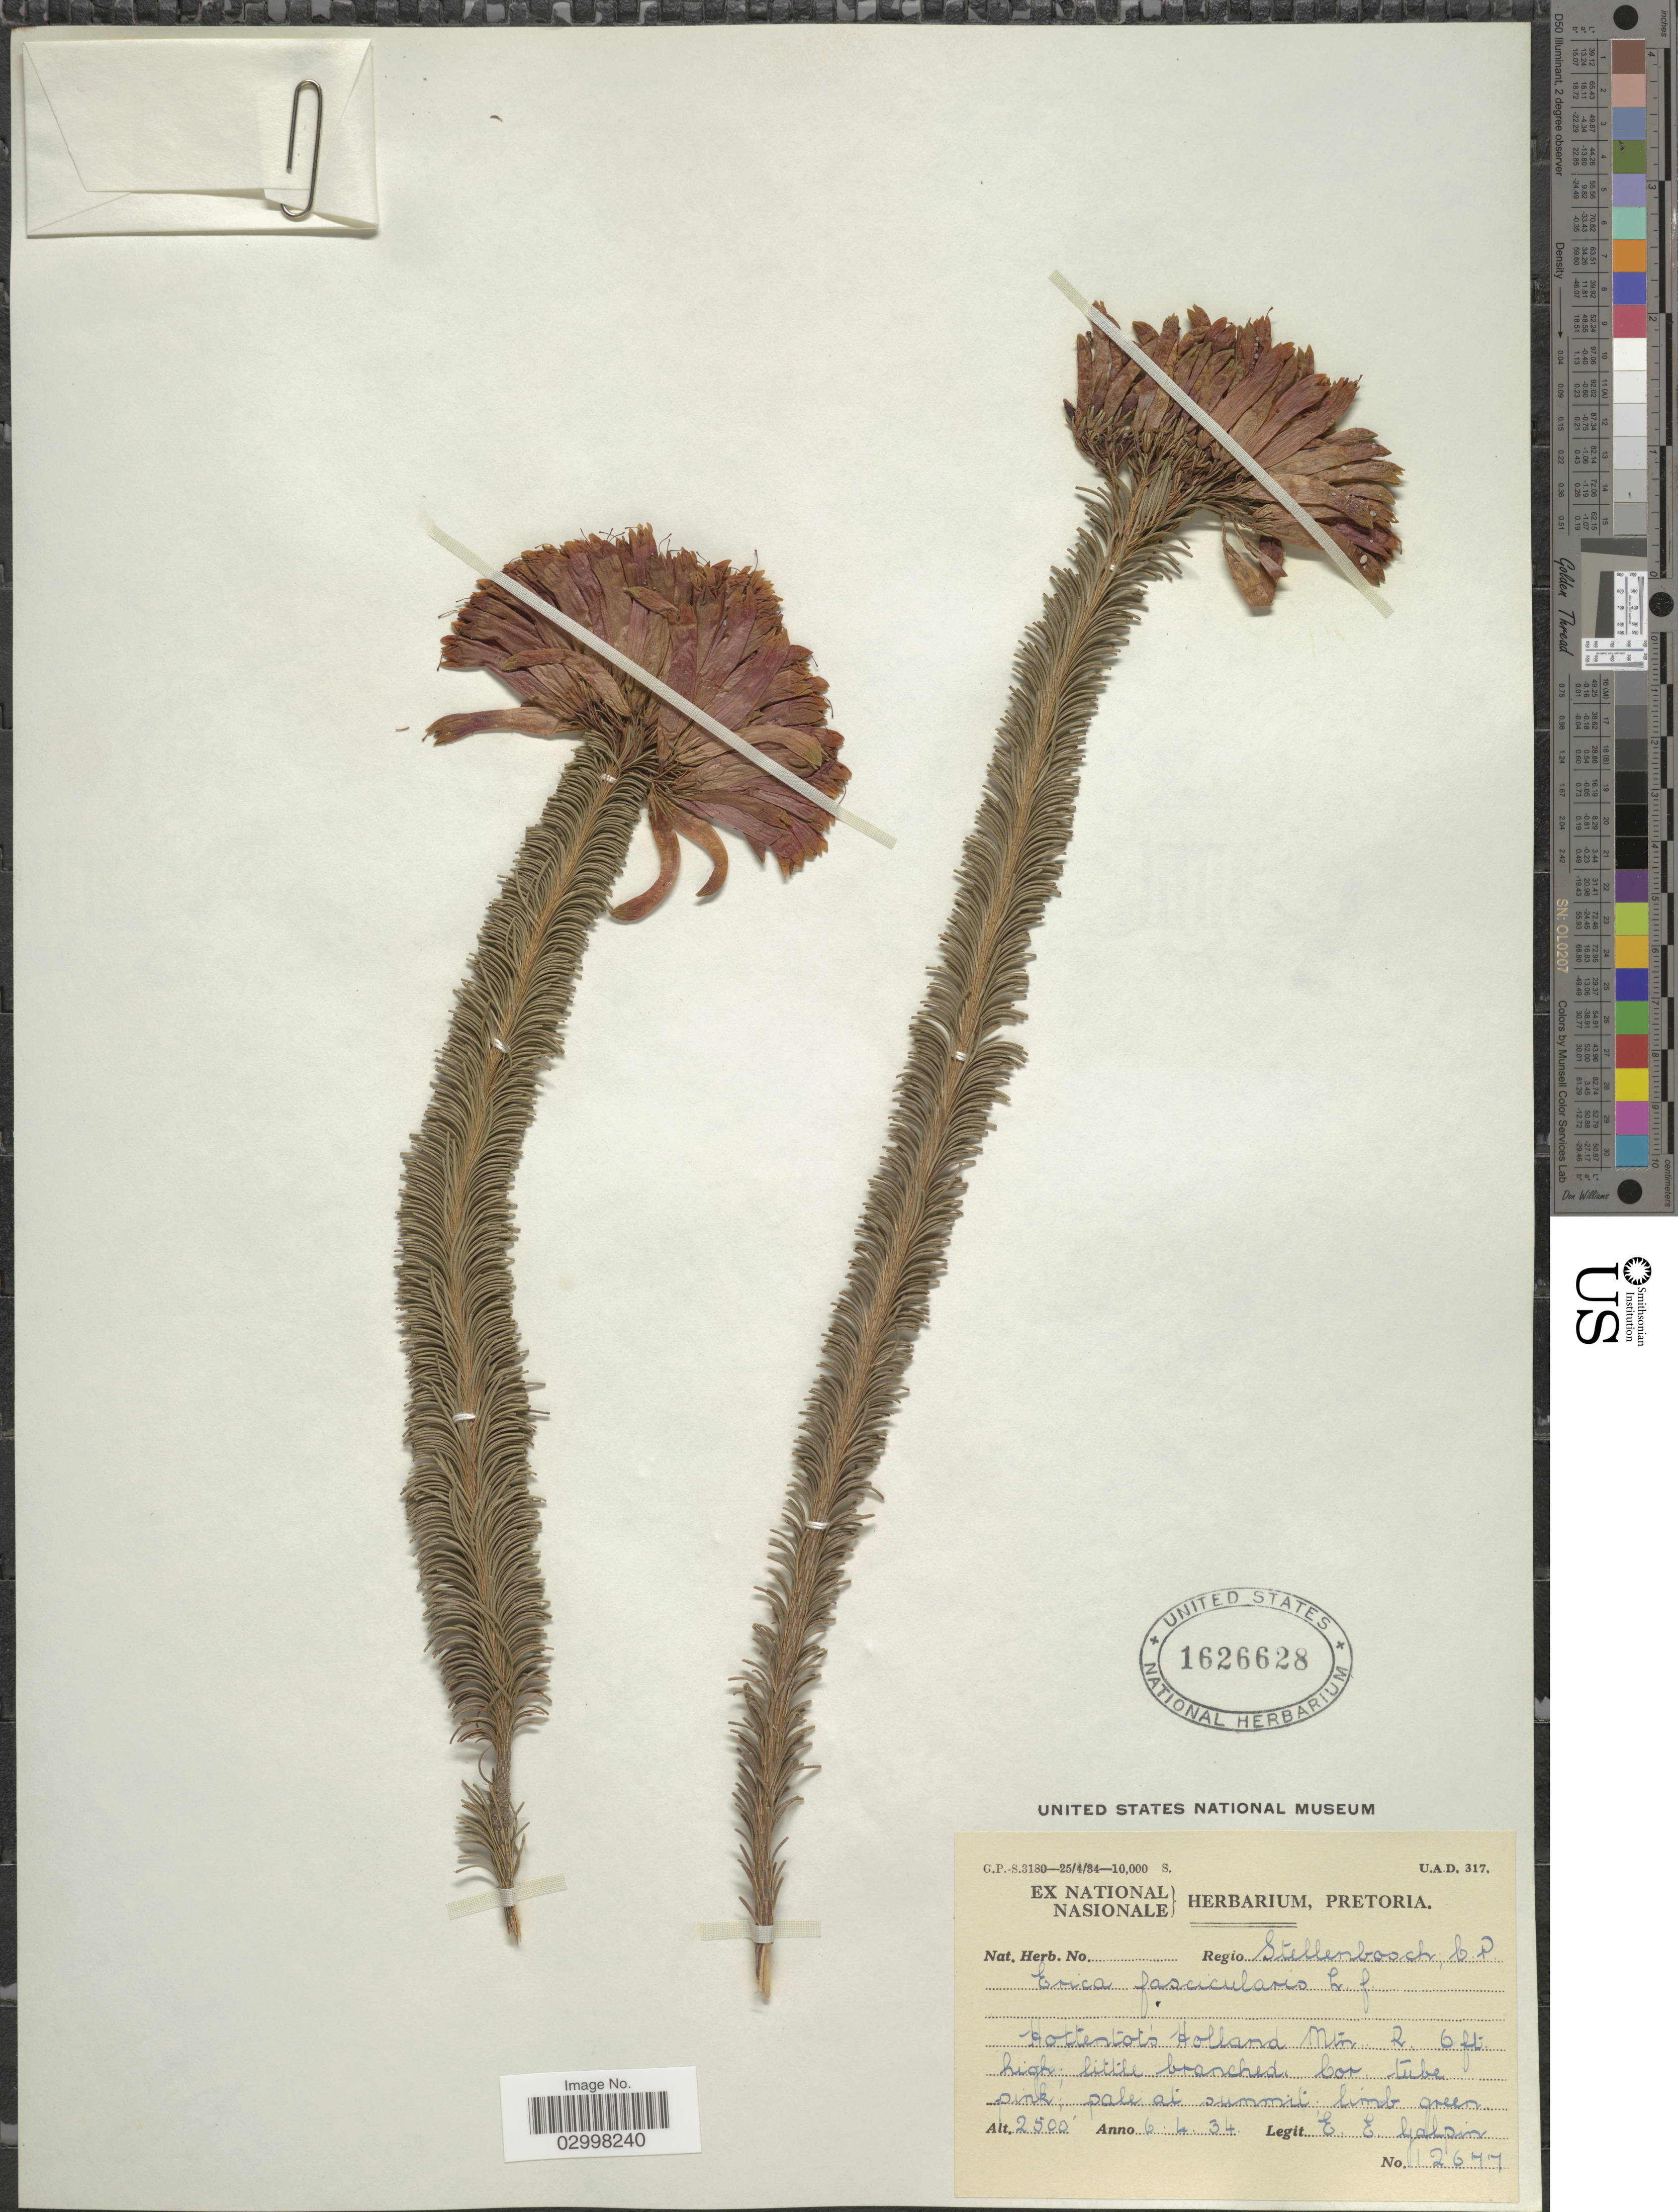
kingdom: Plantae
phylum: Tracheophyta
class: Magnoliopsida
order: Ericales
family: Ericaceae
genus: Erica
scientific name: Erica fascicularis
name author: L. f.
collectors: E. Galpin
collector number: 12677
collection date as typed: Transcribed d/m/y: 6/4/34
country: South Africa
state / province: Western Cape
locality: Regio Stellenbosch. Hottentots Holland Mtn R.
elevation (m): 762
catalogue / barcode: US 1626628